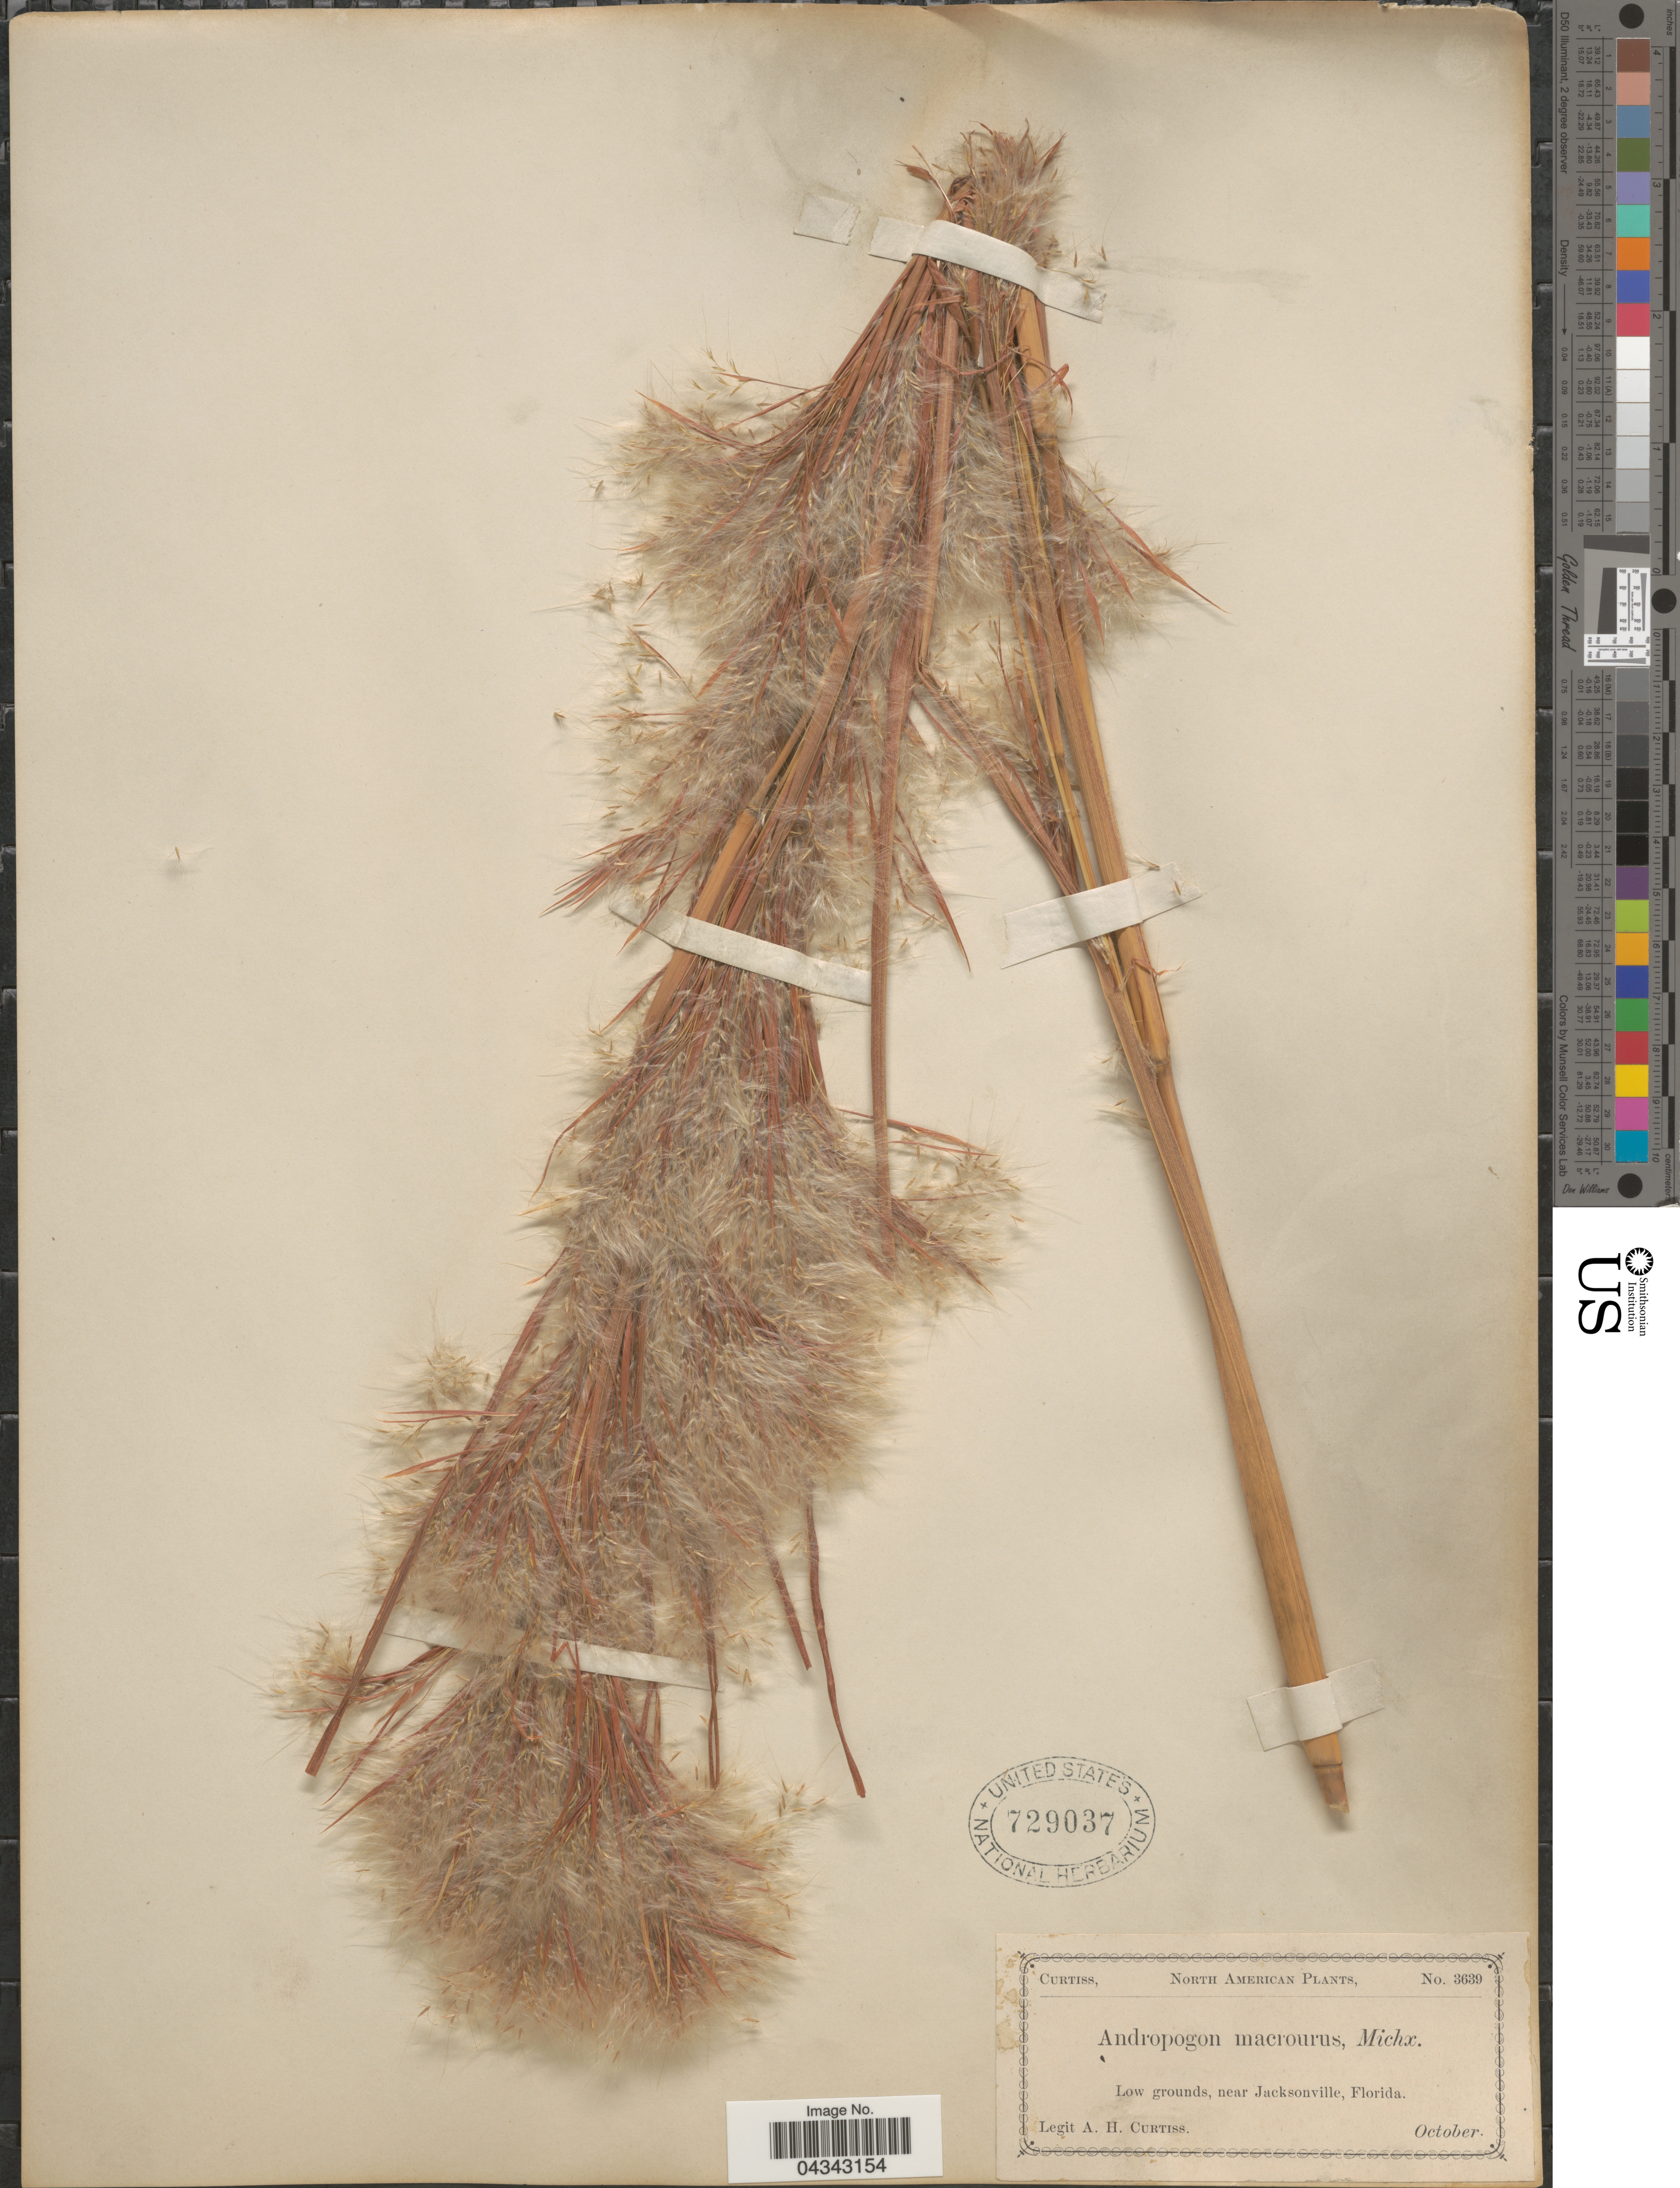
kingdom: Plantae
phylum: Tracheophyta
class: Liliopsida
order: Poales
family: Poaceae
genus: Andropogon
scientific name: Andropogon glomeratus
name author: (Walter) Britton, Stearns & Poggenb.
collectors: A. H. Curtiss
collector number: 3639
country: United States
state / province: Florida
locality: Low grounds, near Jacksonville.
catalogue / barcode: US 729037